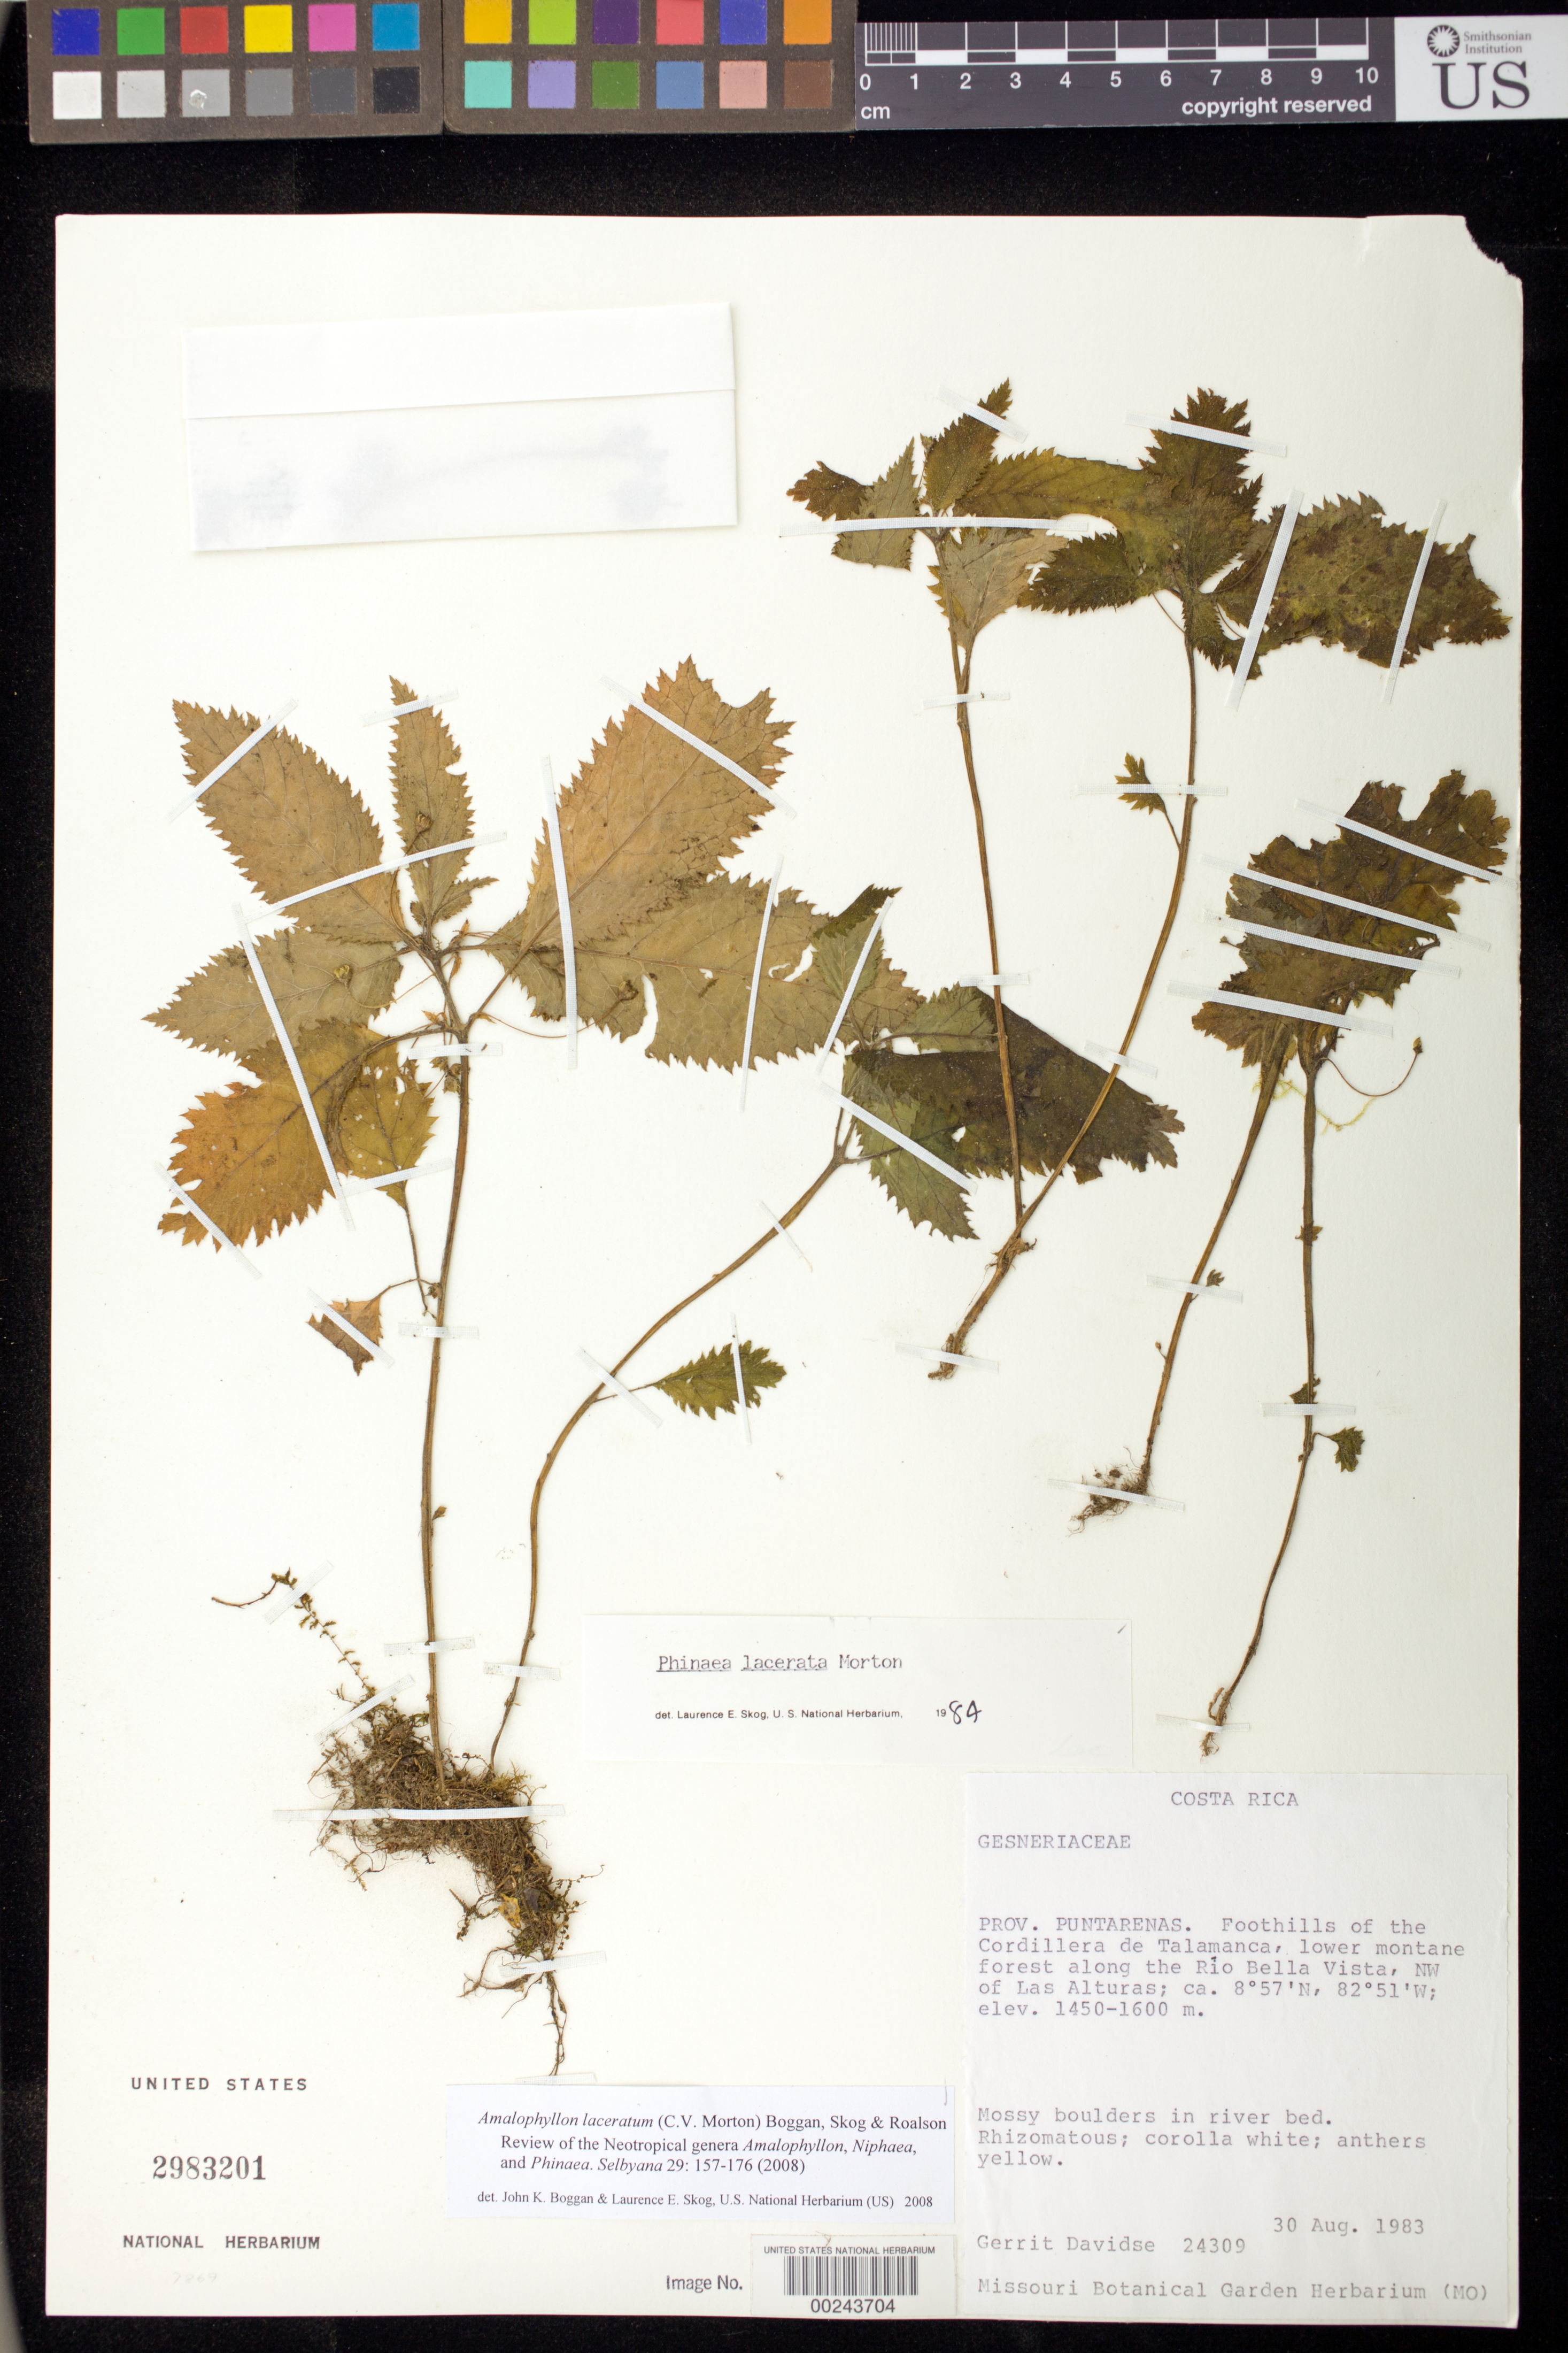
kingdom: Plantae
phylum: Tracheophyta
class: Magnoliopsida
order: Lamiales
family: Gesneriaceae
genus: Amalophyllon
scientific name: Amalophyllon laceratum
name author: (C.V. Morton) Boggan et al.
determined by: Boggan, J. K.; Skog, L. E.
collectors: G. Davidse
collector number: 24309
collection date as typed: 30 Aug 1983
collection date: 1983-08-30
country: Costa Rica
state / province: Puntarenas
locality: Foothills of the Cordillera de Talamanca, along the Rio Bella Vista, NW of Las Alturas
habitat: Lower montane forest; mossy boulders in river bed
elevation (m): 1450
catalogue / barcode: US 2983201